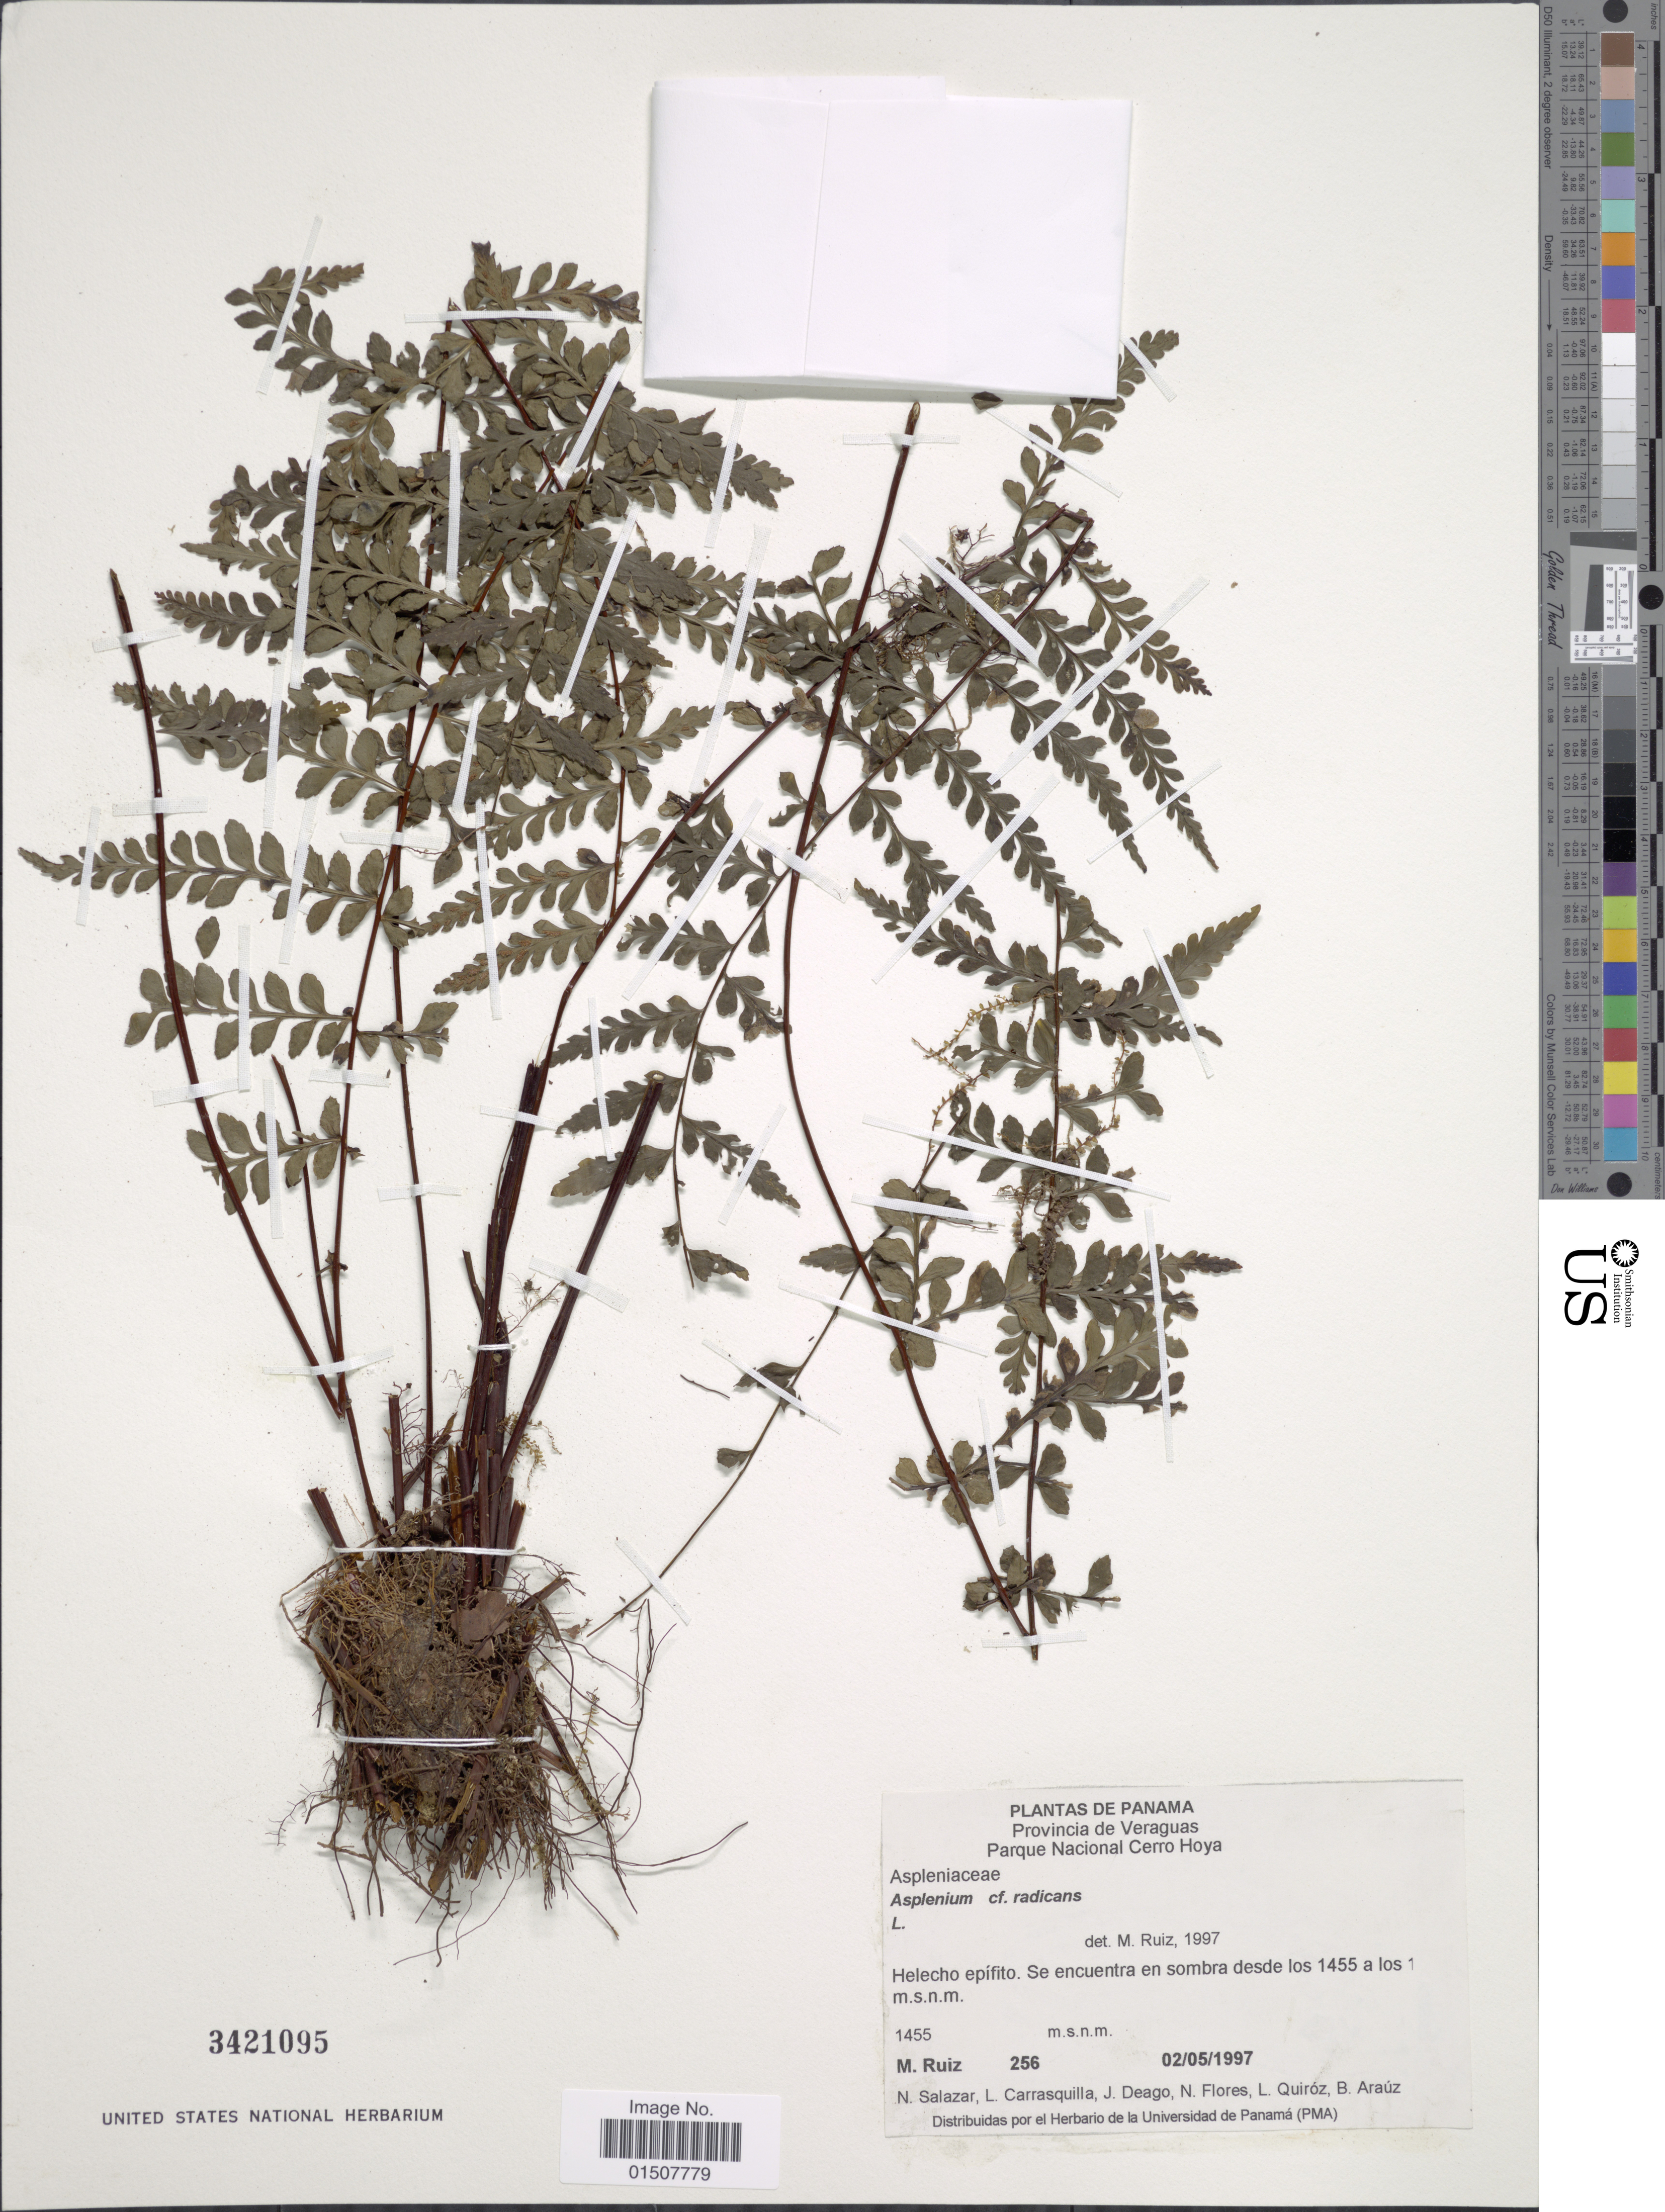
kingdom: Plantae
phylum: Tracheophyta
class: Polypodiopsida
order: Polypodiales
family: Aspleniaceae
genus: Asplenium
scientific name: Asplenium radicans var. radicans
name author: L.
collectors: M. Ruiz, N. Salazar, L. Carrasquilla, J. Deago & et al.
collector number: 256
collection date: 1997-05-02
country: Panama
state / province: Veraguas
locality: Parque Nacional Cerro Hoya, Helecho epifito. Se encuentra en sombra desde los 1455 a los 1 m.s.n.m.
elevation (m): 1455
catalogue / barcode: US 3421095